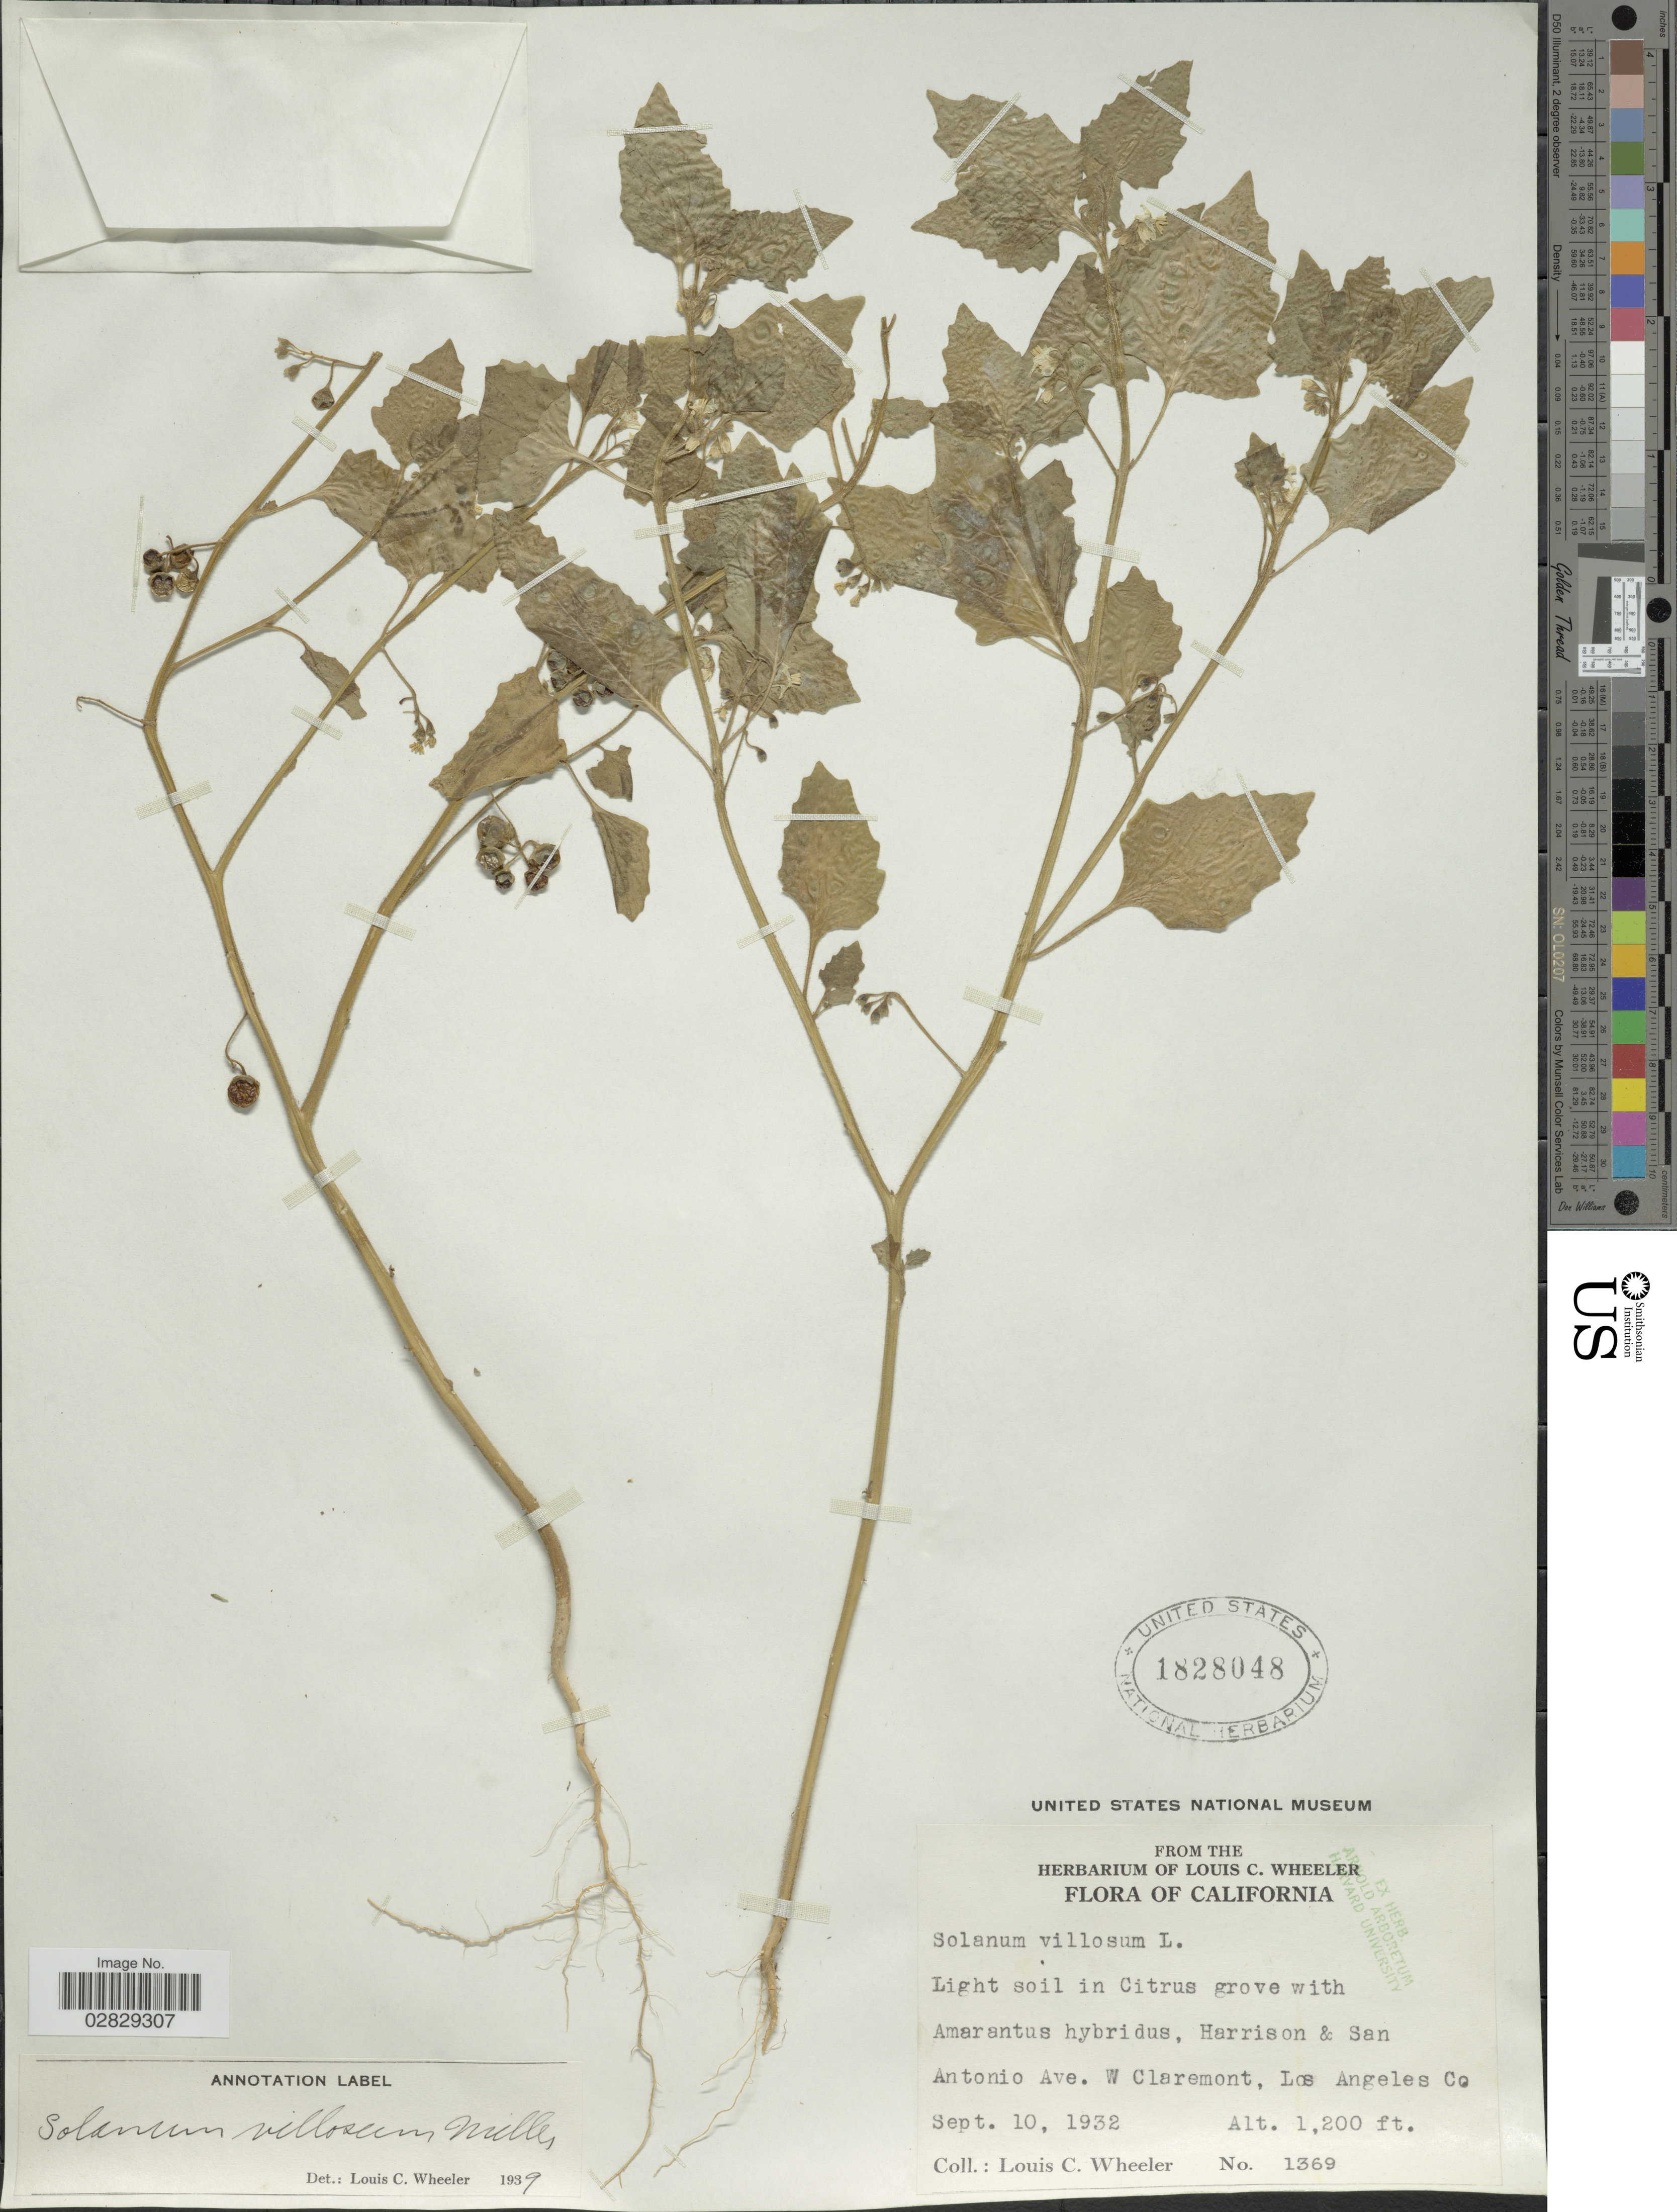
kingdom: Plantae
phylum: Tracheophyta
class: Magnoliopsida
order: Solanales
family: Solanaceae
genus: Solanum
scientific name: Solanum villosum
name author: Mill.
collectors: L. C. Wheeler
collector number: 1369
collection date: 1932-09-10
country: United States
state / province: California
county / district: Los Angeles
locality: Harrison & San Antonio Ave. W Claremont, Los Angeles Co.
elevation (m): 366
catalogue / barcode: US 1828048